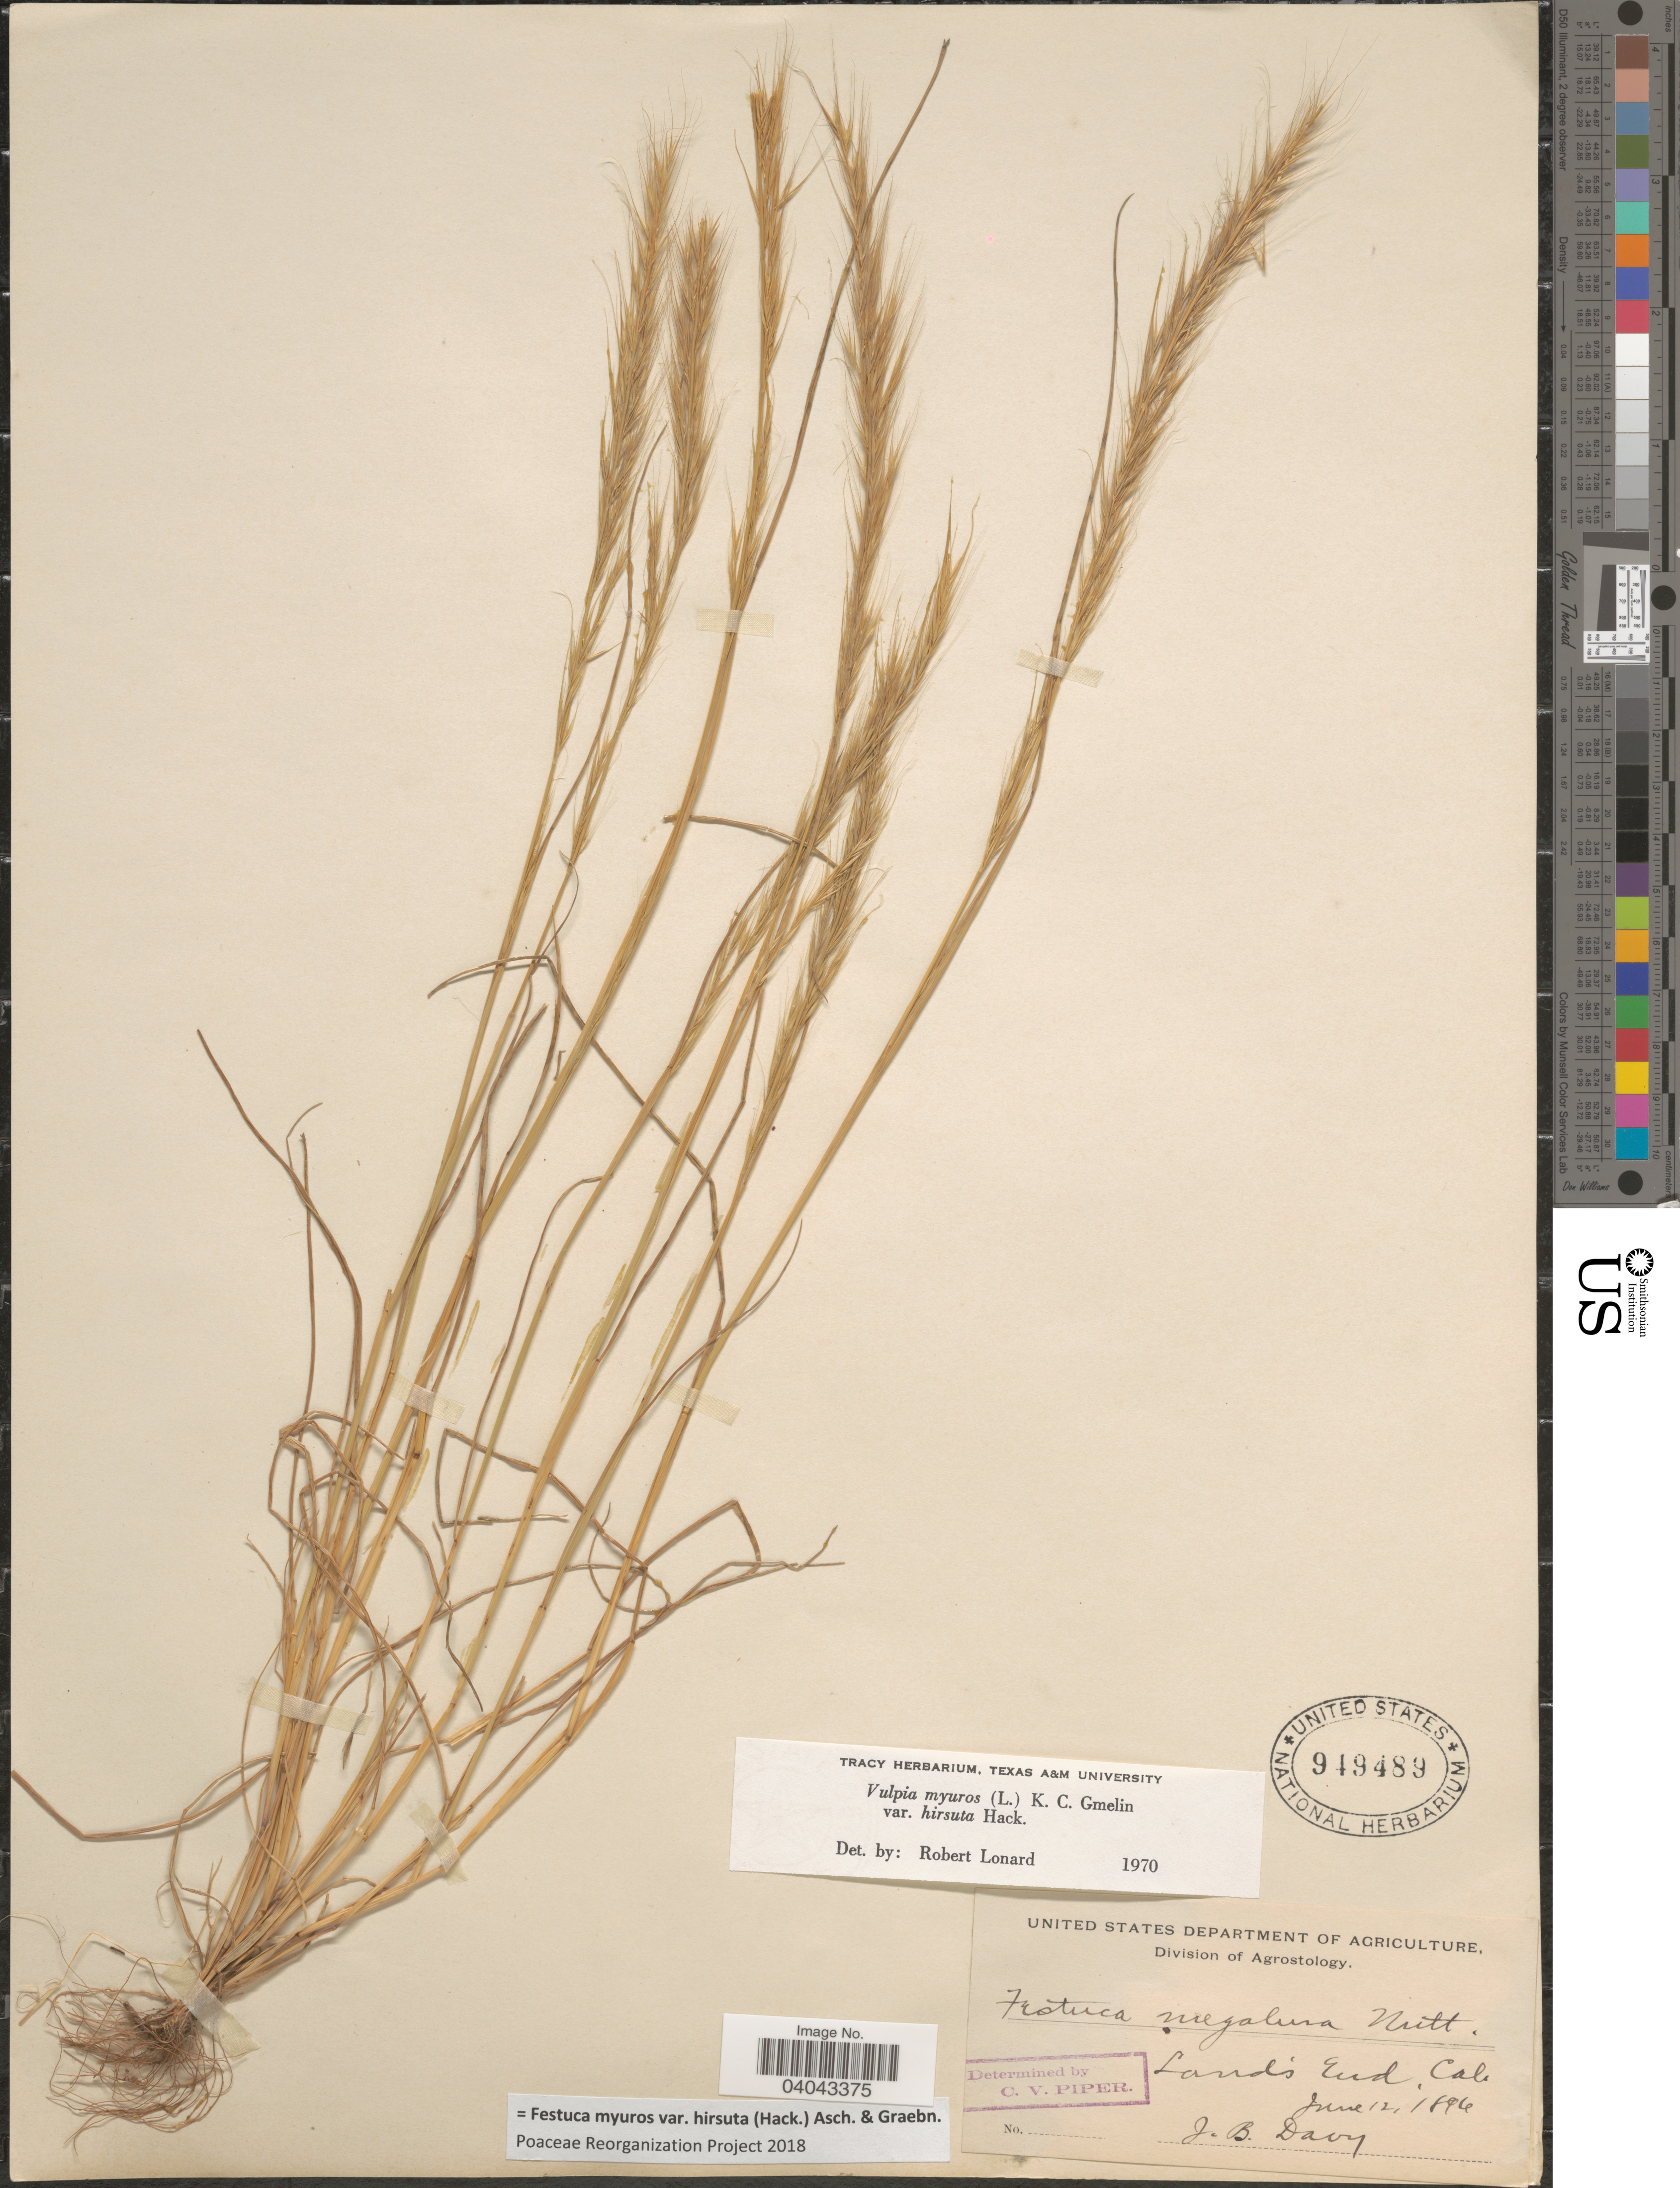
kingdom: Plantae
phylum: Tracheophyta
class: Liliopsida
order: Poales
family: Poaceae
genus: Festuca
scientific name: Festuca myuros var. hirsuta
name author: (Hack.) Asch. & Graebn.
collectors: J. Burtt Davy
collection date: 1896-06-12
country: United States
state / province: California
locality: Land's End.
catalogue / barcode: US 949489